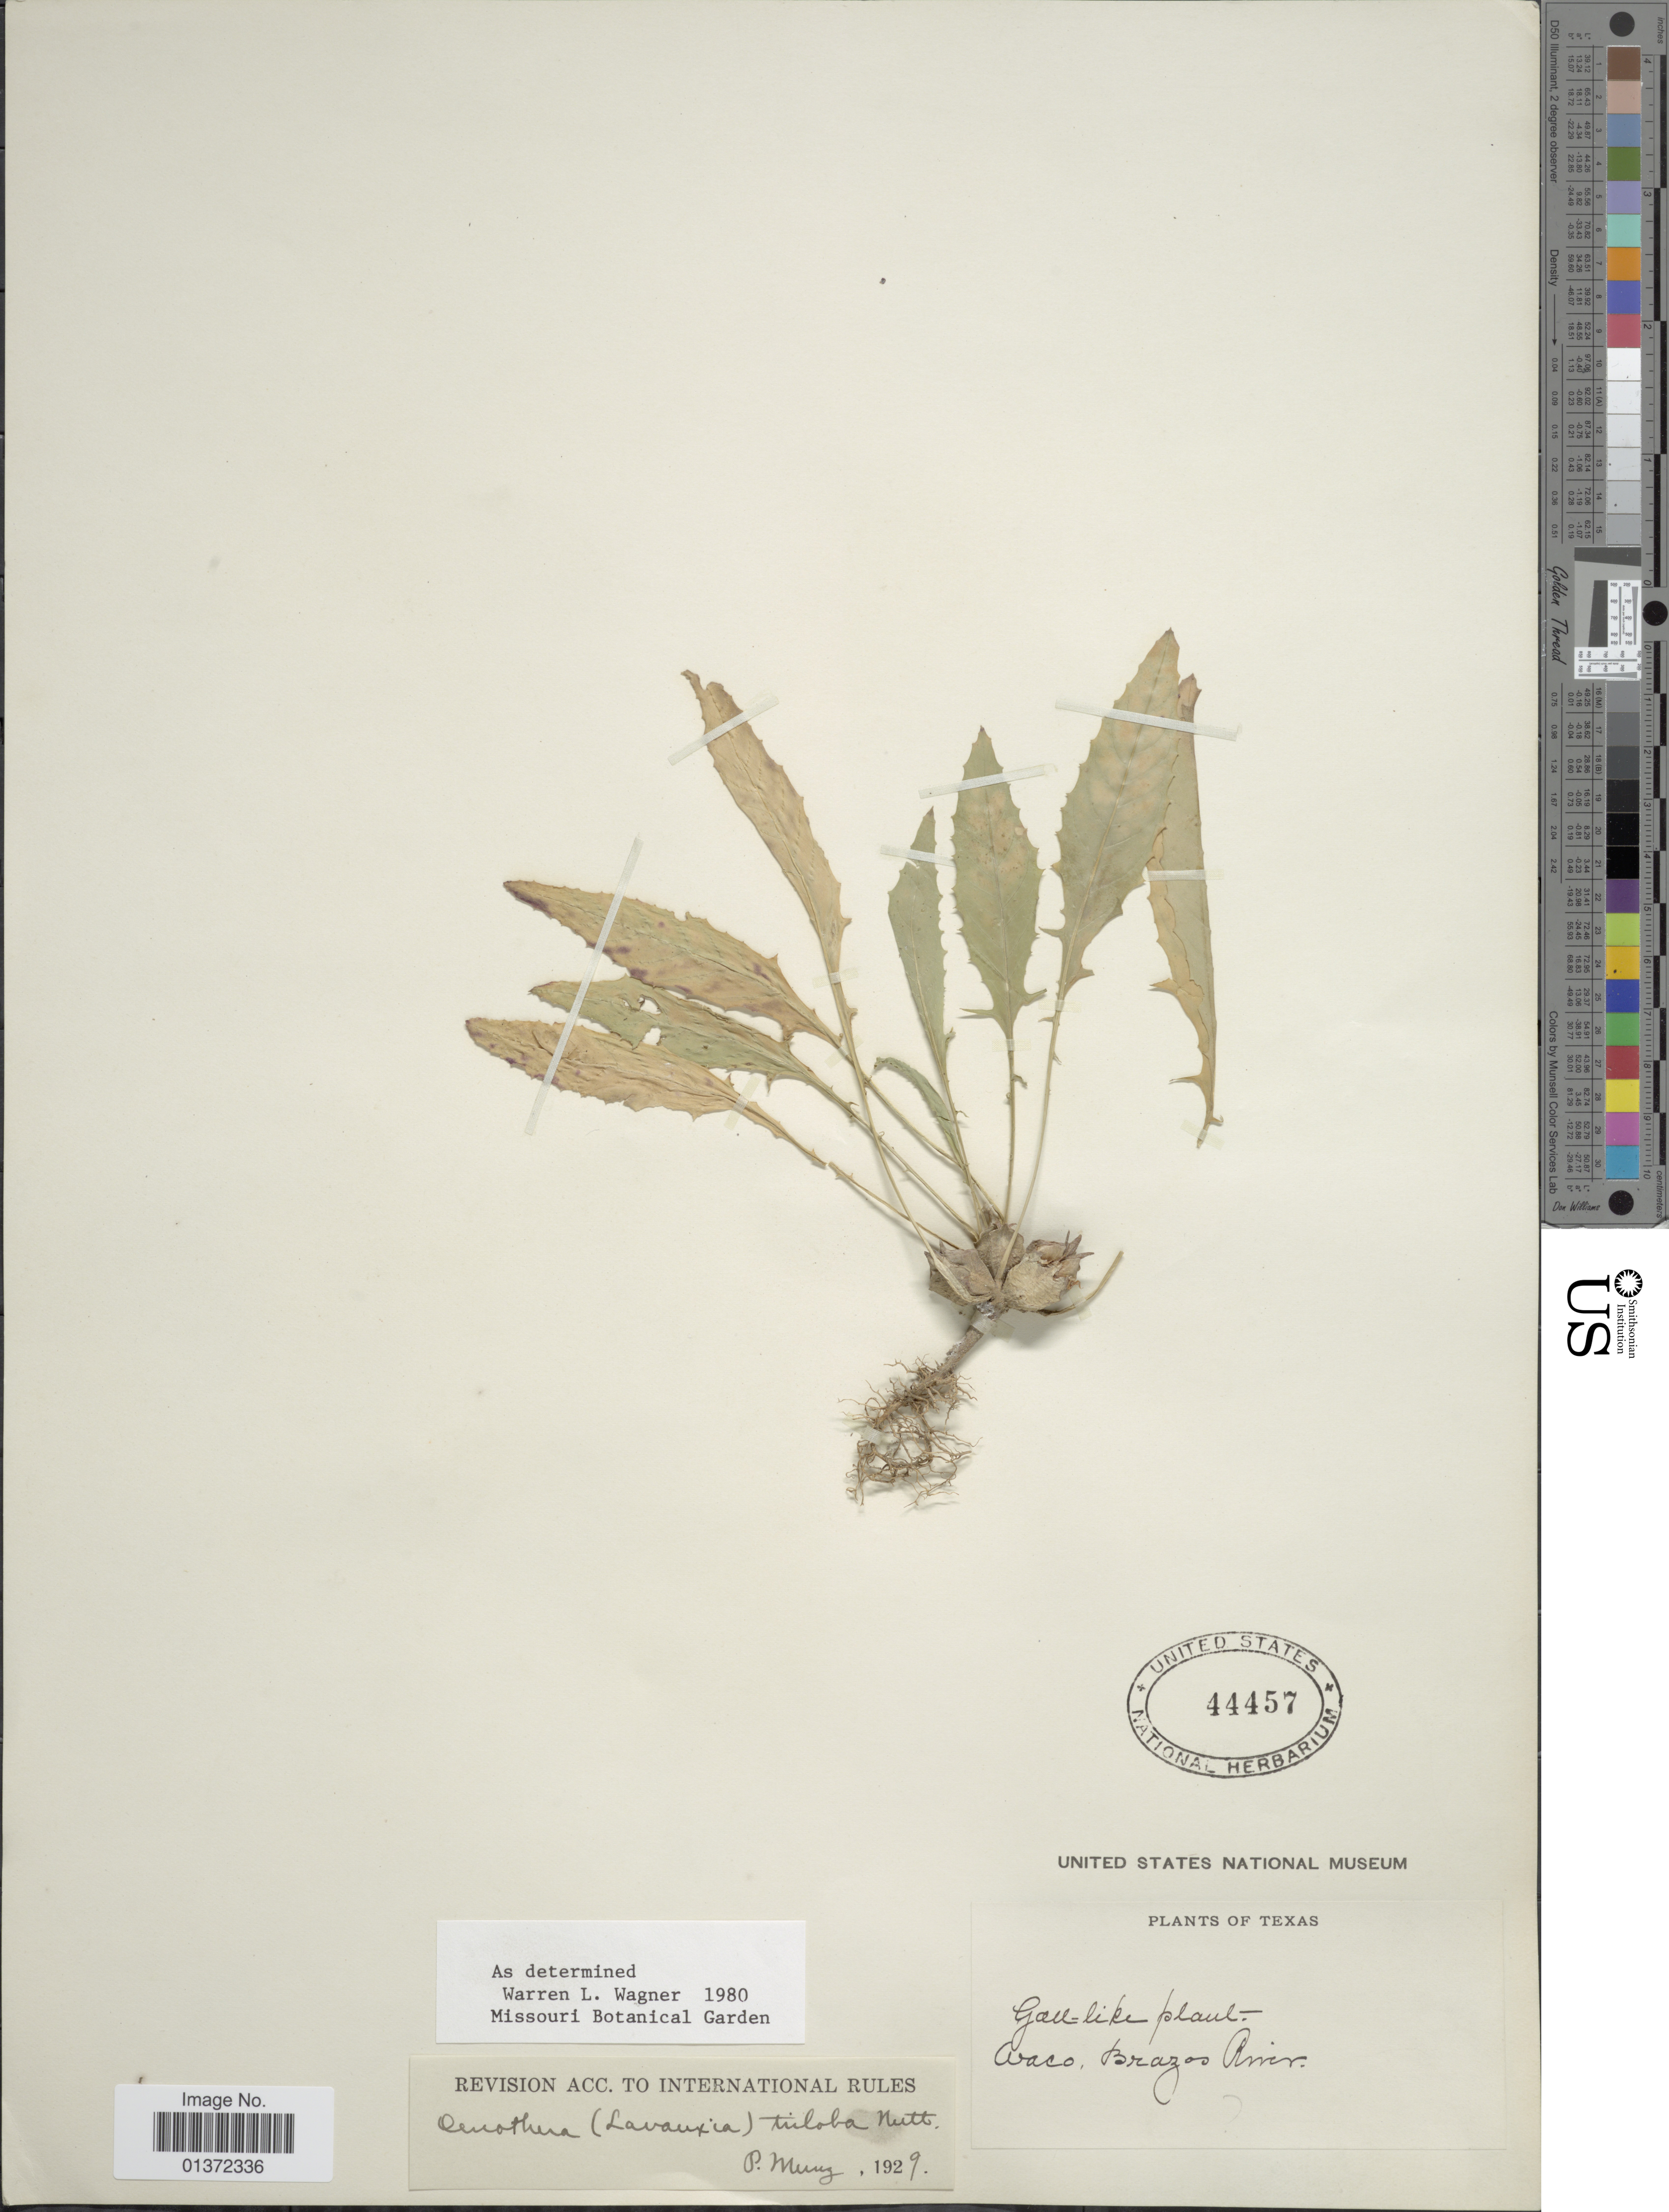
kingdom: Plantae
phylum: Tracheophyta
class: Magnoliopsida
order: Myrtales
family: Onagraceae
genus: Oenothera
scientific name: Oenothera triloba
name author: Nutt.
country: United States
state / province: Texas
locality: Waco, Brazos River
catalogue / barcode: US 44457